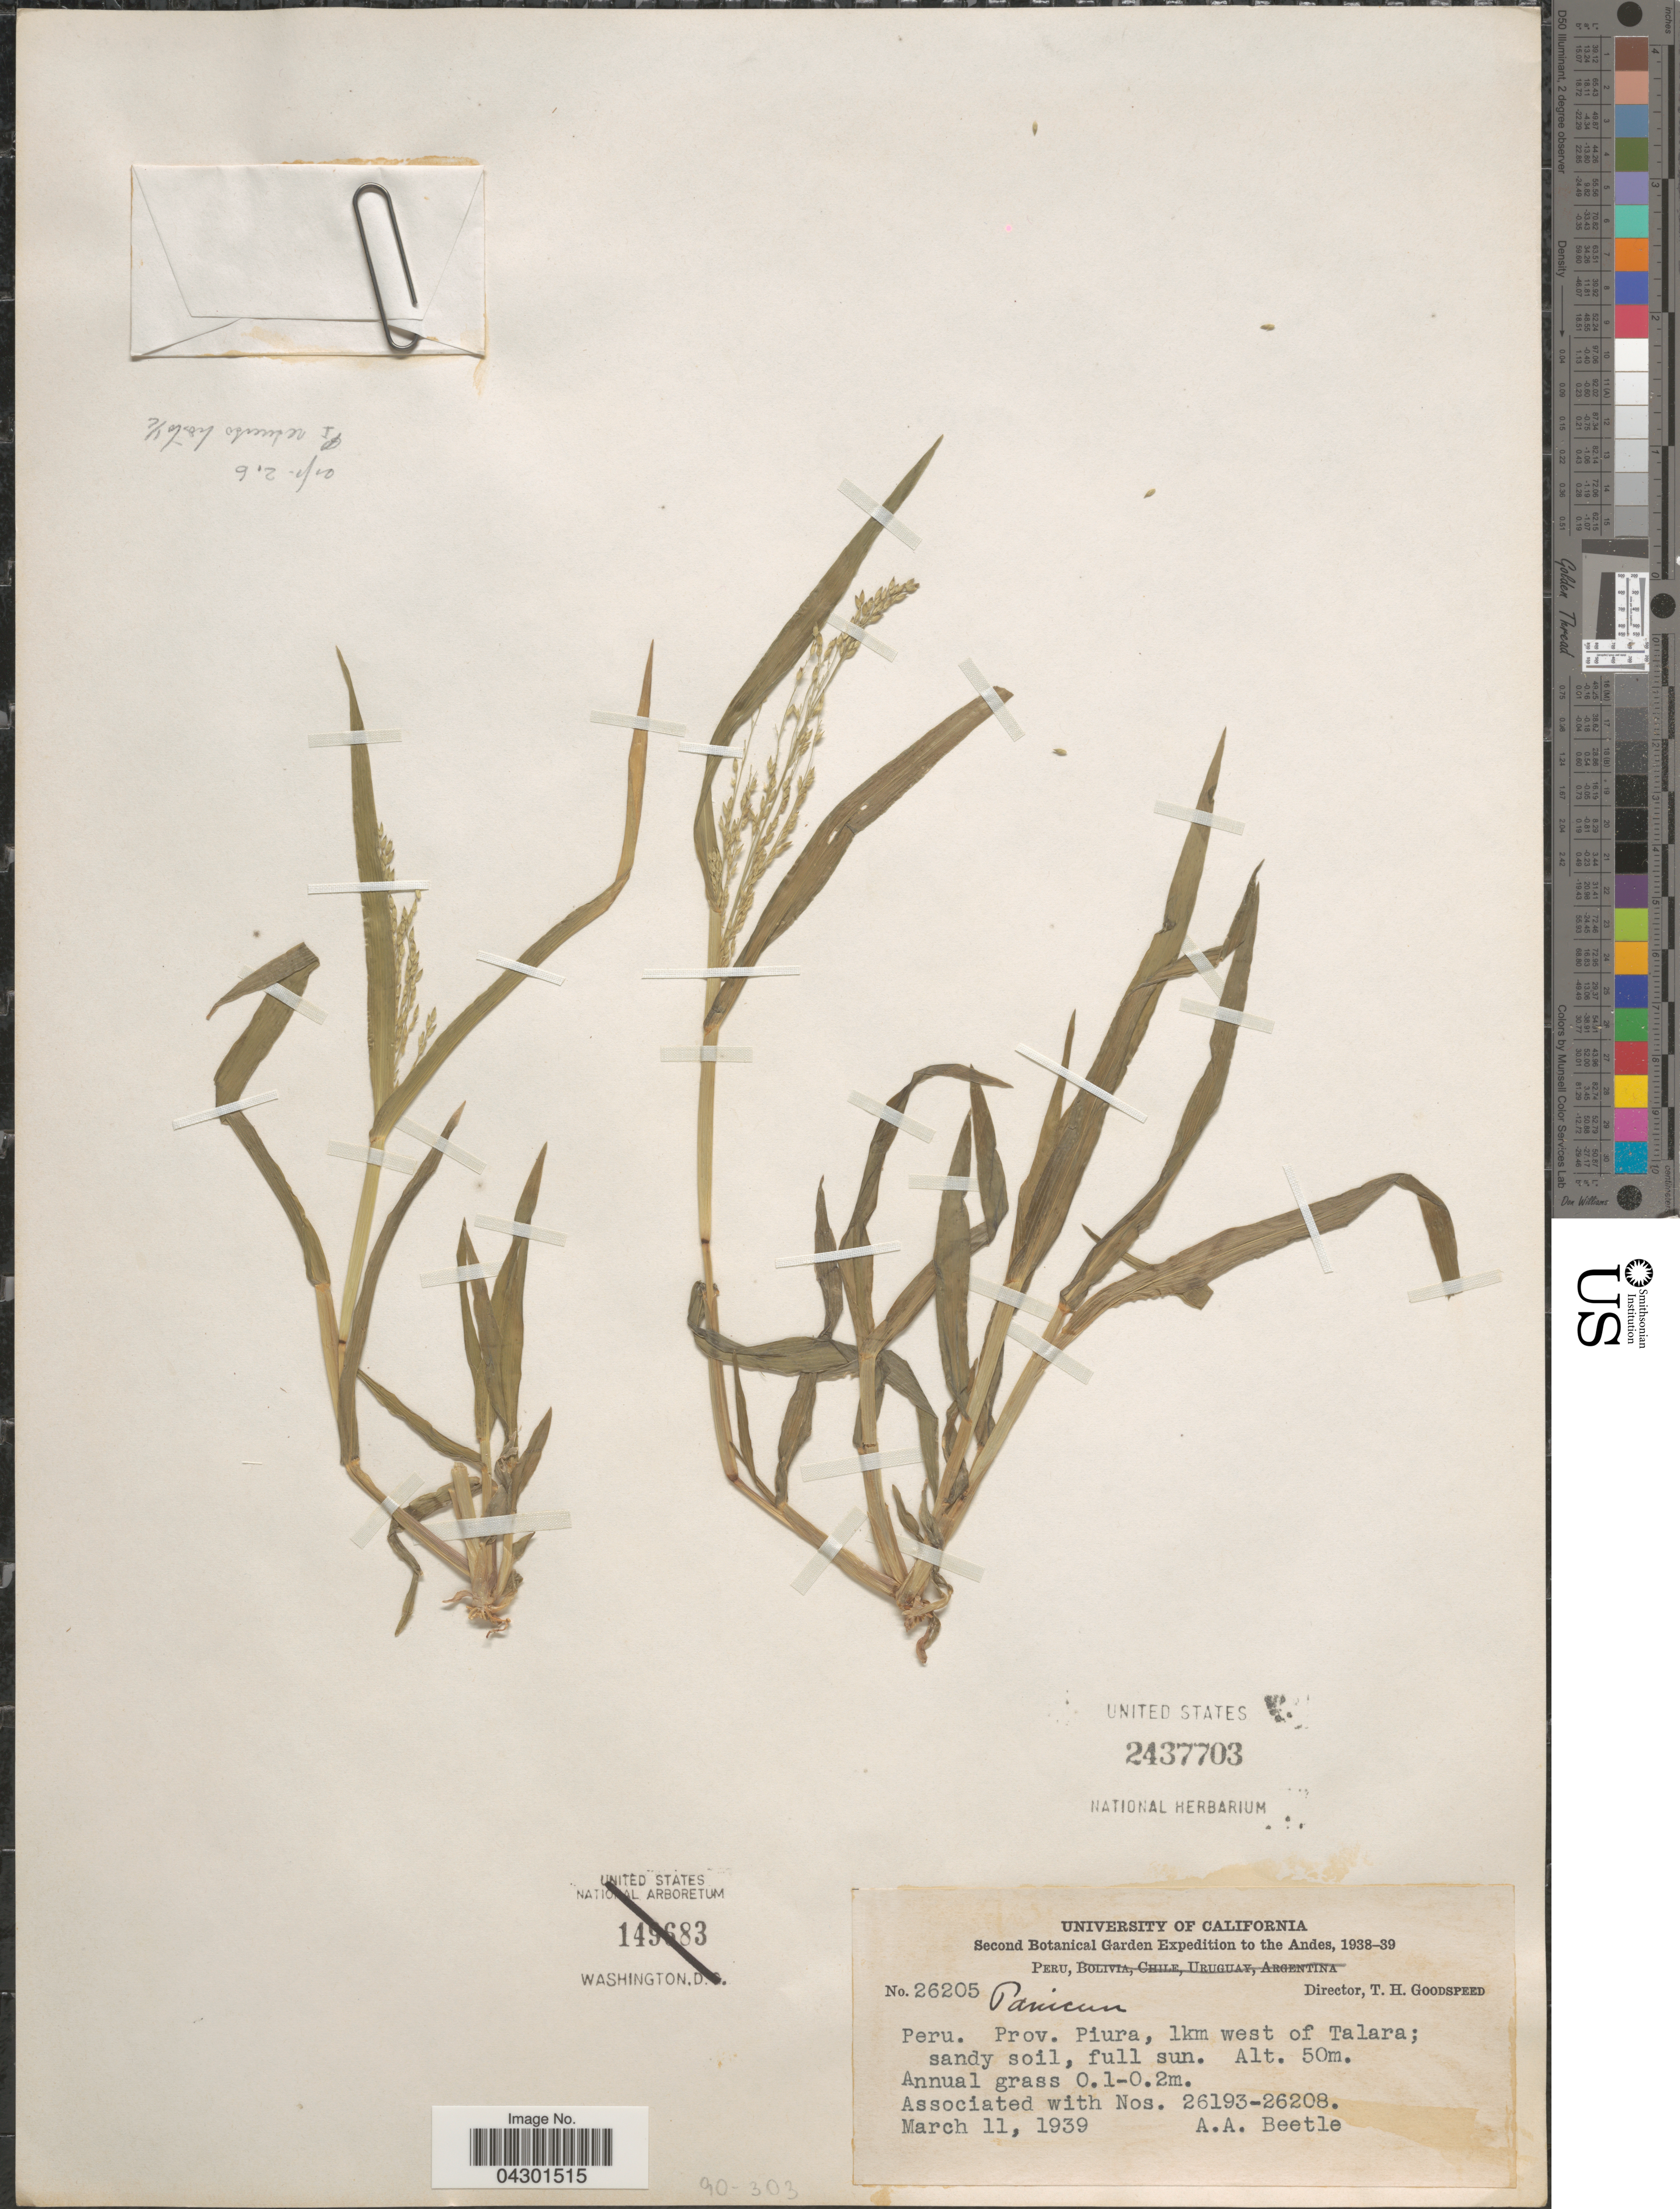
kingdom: Plantae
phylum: Tracheophyta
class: Liliopsida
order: Poales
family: Poaceae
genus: Panicum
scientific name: Panicum sp.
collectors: A. A. Beetle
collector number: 26205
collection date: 1939-03-11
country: Peru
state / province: Piura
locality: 1km west of Talara.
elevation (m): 50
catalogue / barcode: US 2437703